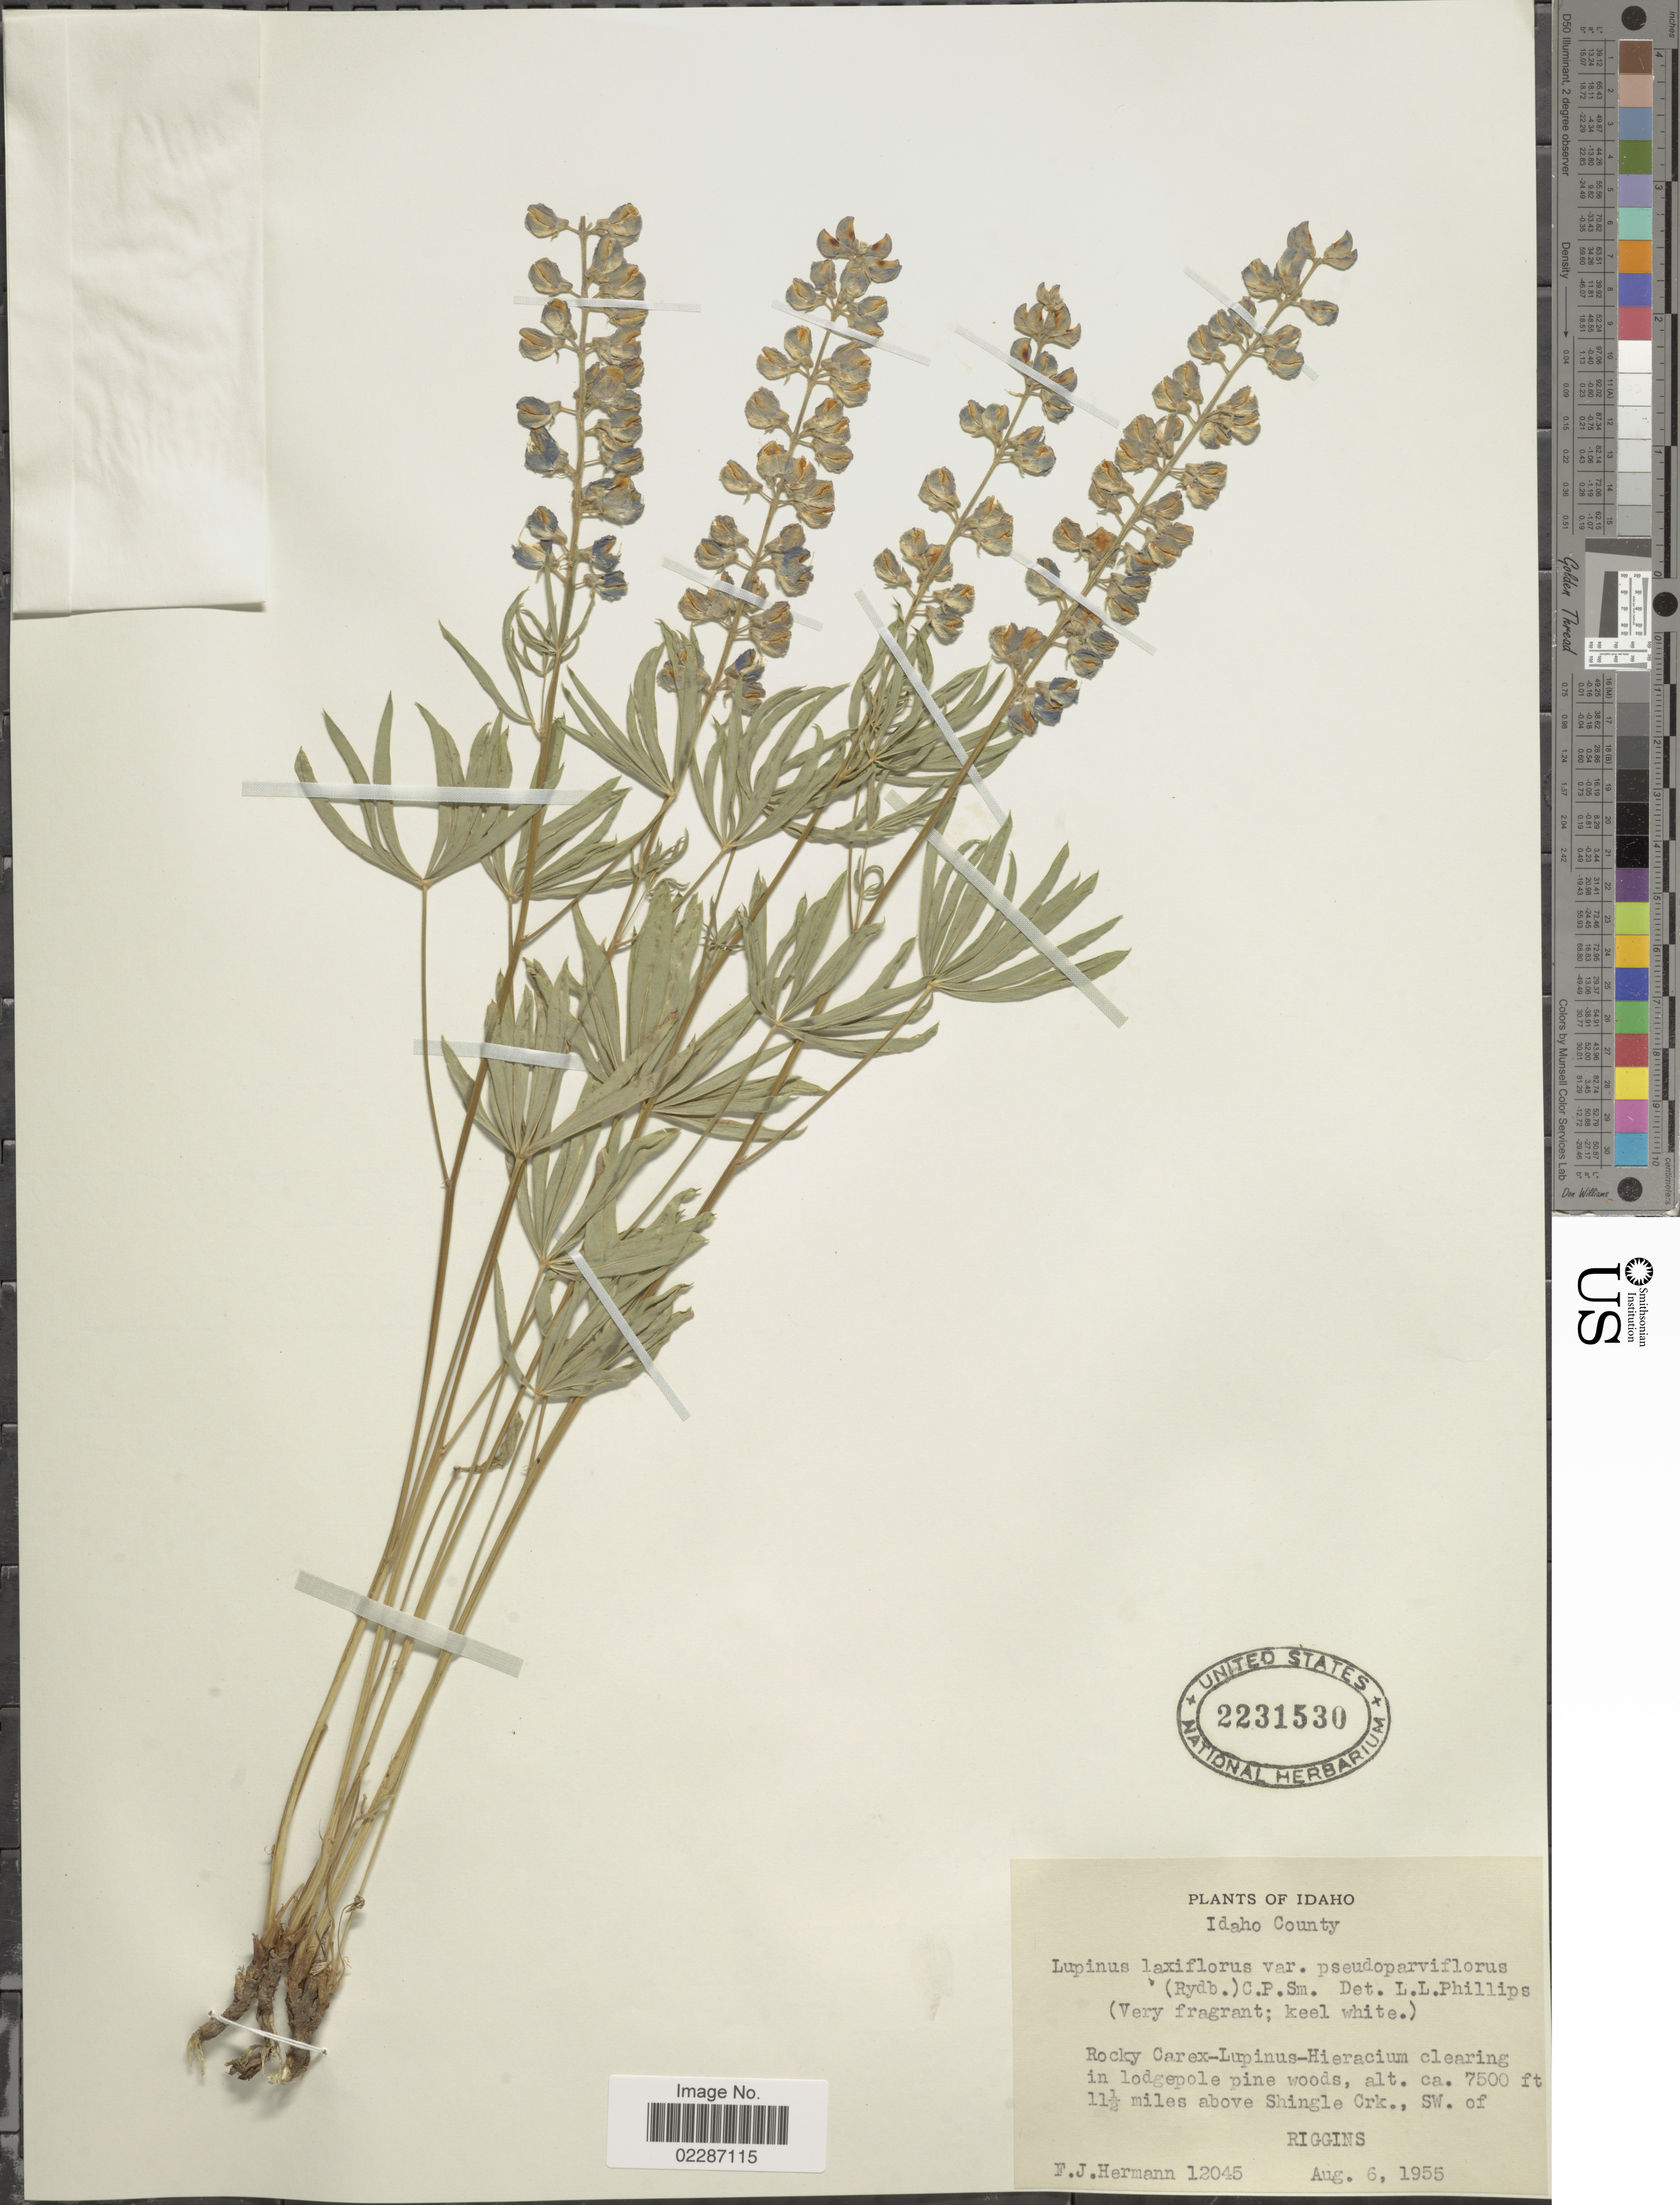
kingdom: Plantae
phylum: Tracheophyta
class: Magnoliopsida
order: Fabales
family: Fabaceae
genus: Lupinus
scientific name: Lupinus pseudoparviflorus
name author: Rydb.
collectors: F. J. Hermann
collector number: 12045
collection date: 1955-08-06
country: United States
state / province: Idaho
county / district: Idaho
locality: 11 ½ miles above Shingle Crk., SW of Riggins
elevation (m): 2286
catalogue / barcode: US 2231530